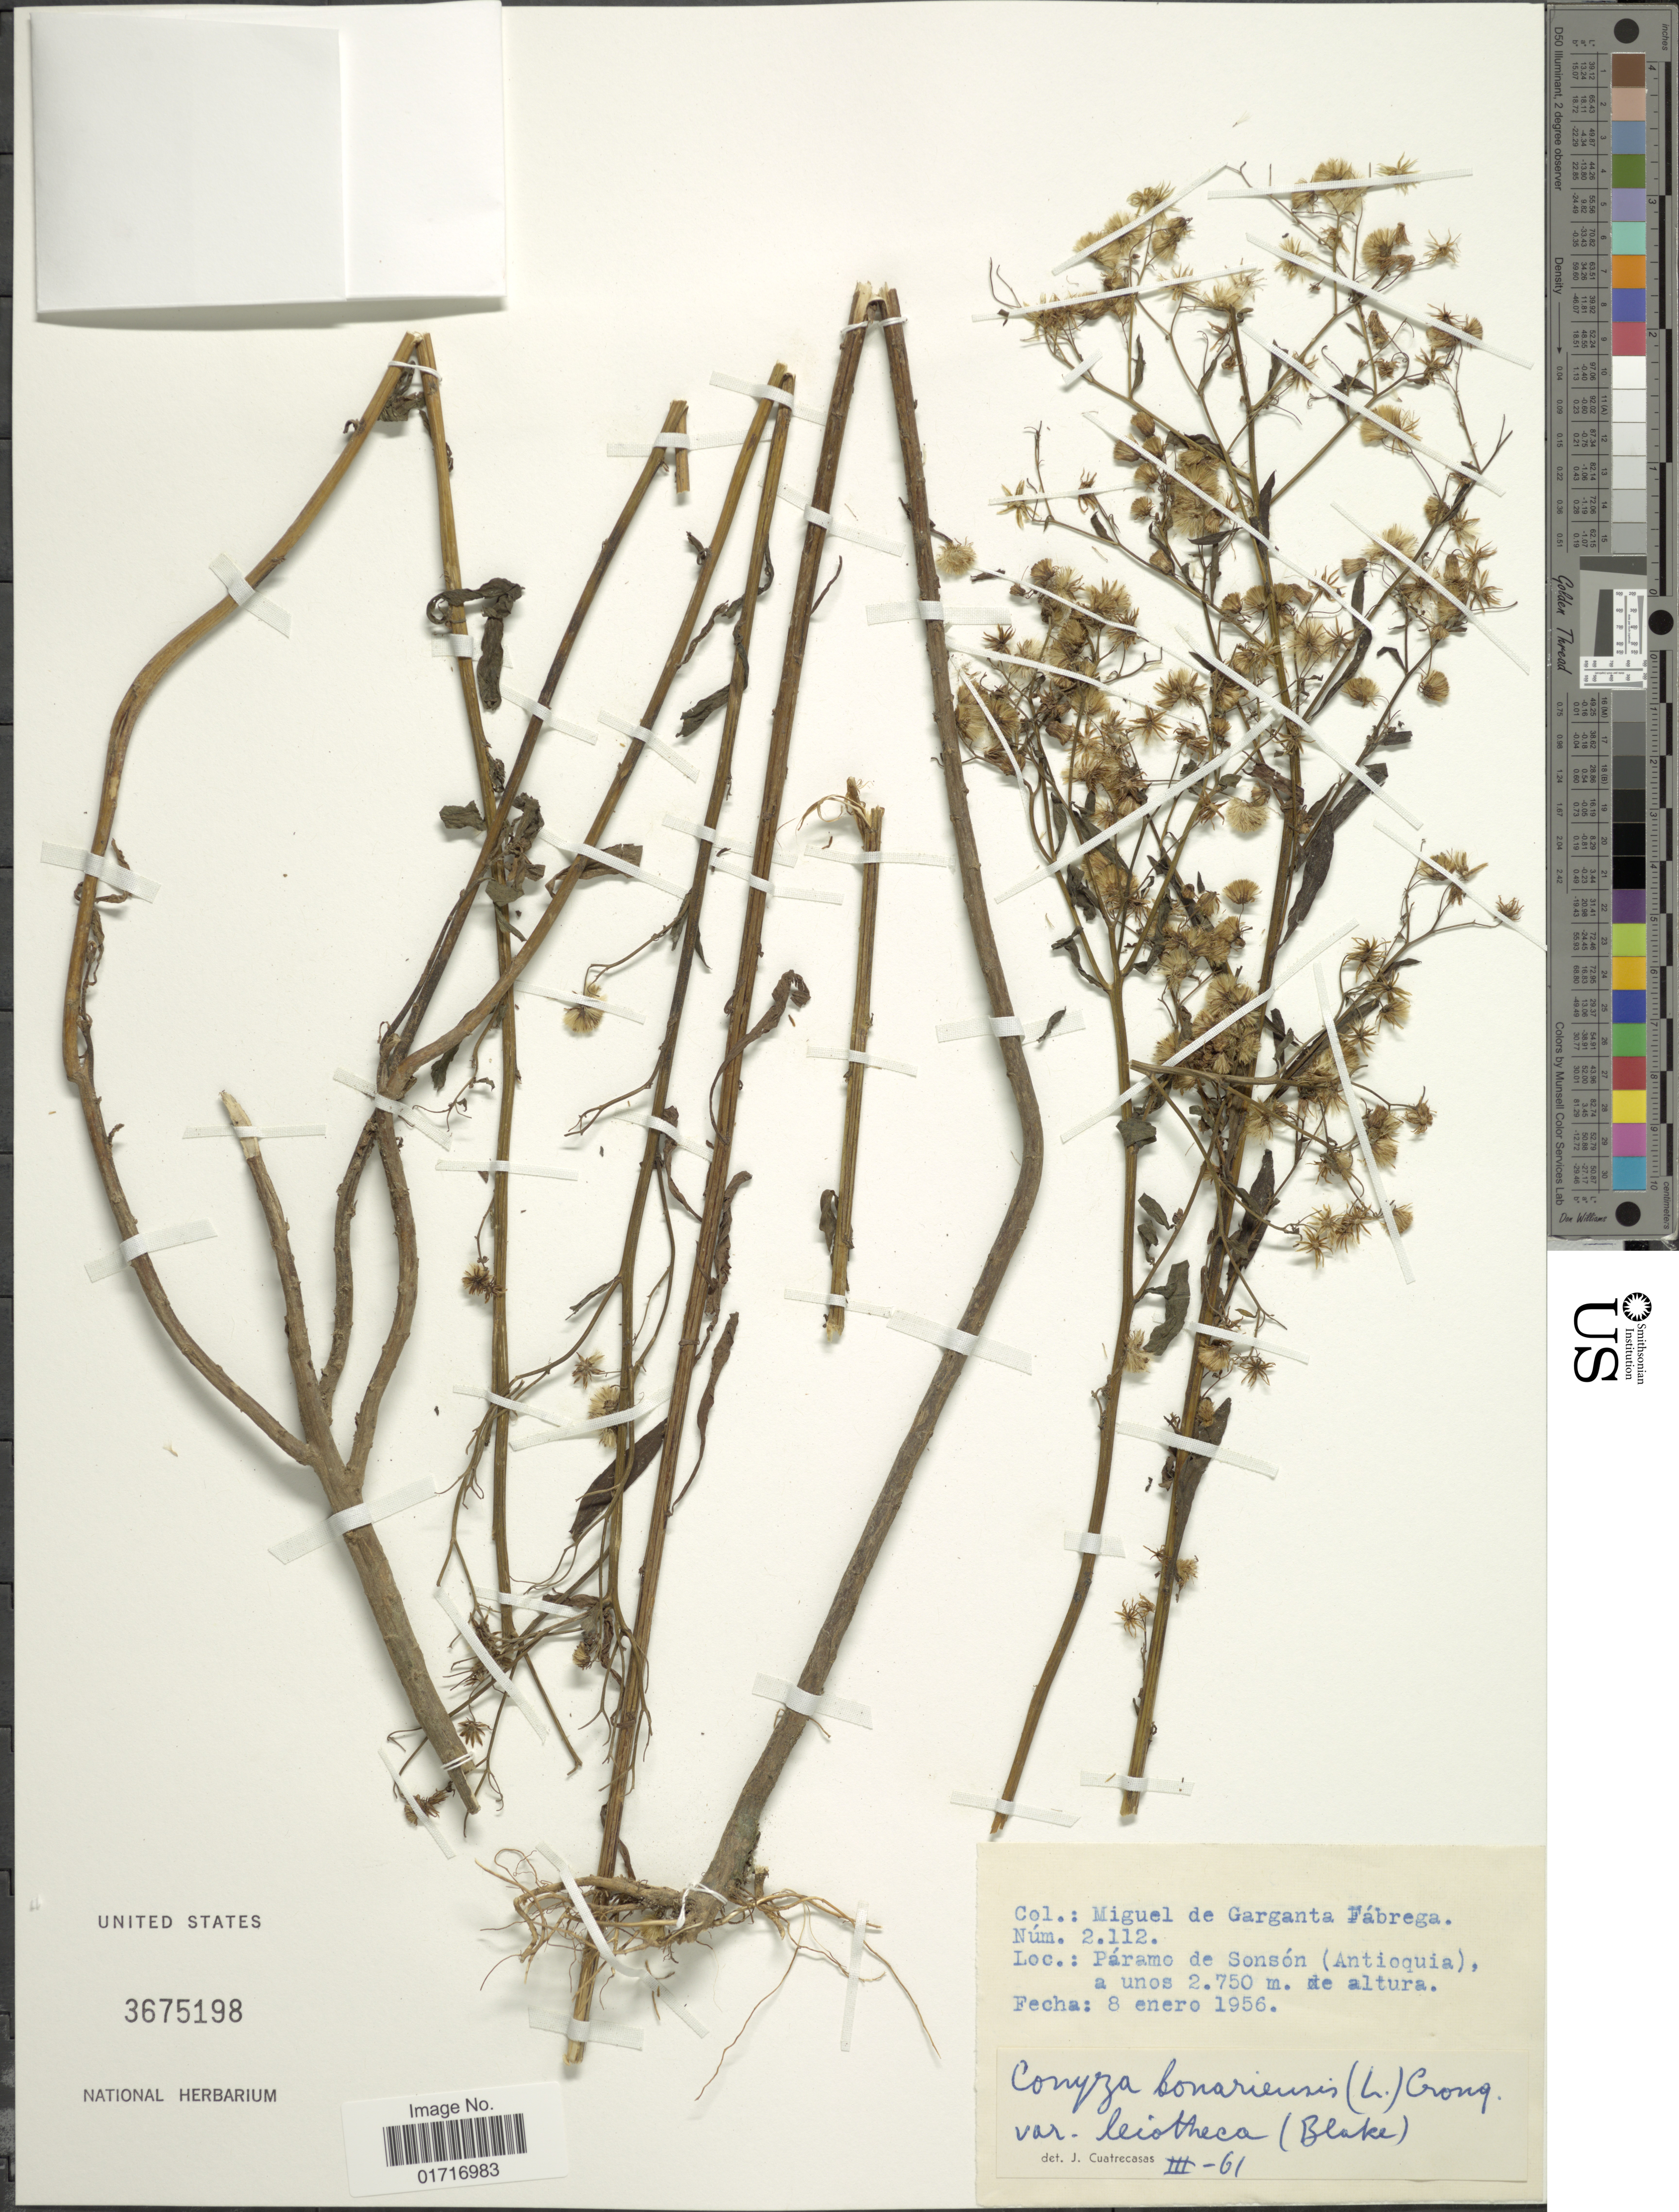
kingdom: Plantae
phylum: Tracheophyta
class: Magnoliopsida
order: Asterales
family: Asteraceae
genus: Conyza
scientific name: Conyza bonariensis var. leiotheca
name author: (S.F. Blake) Cuatrec.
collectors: M. Garganta-Fábrega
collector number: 2112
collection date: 1956-01-08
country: Colombia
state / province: Antioquia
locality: Paramo de Sonson ( Antioquia).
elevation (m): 2750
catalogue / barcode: US 3675198